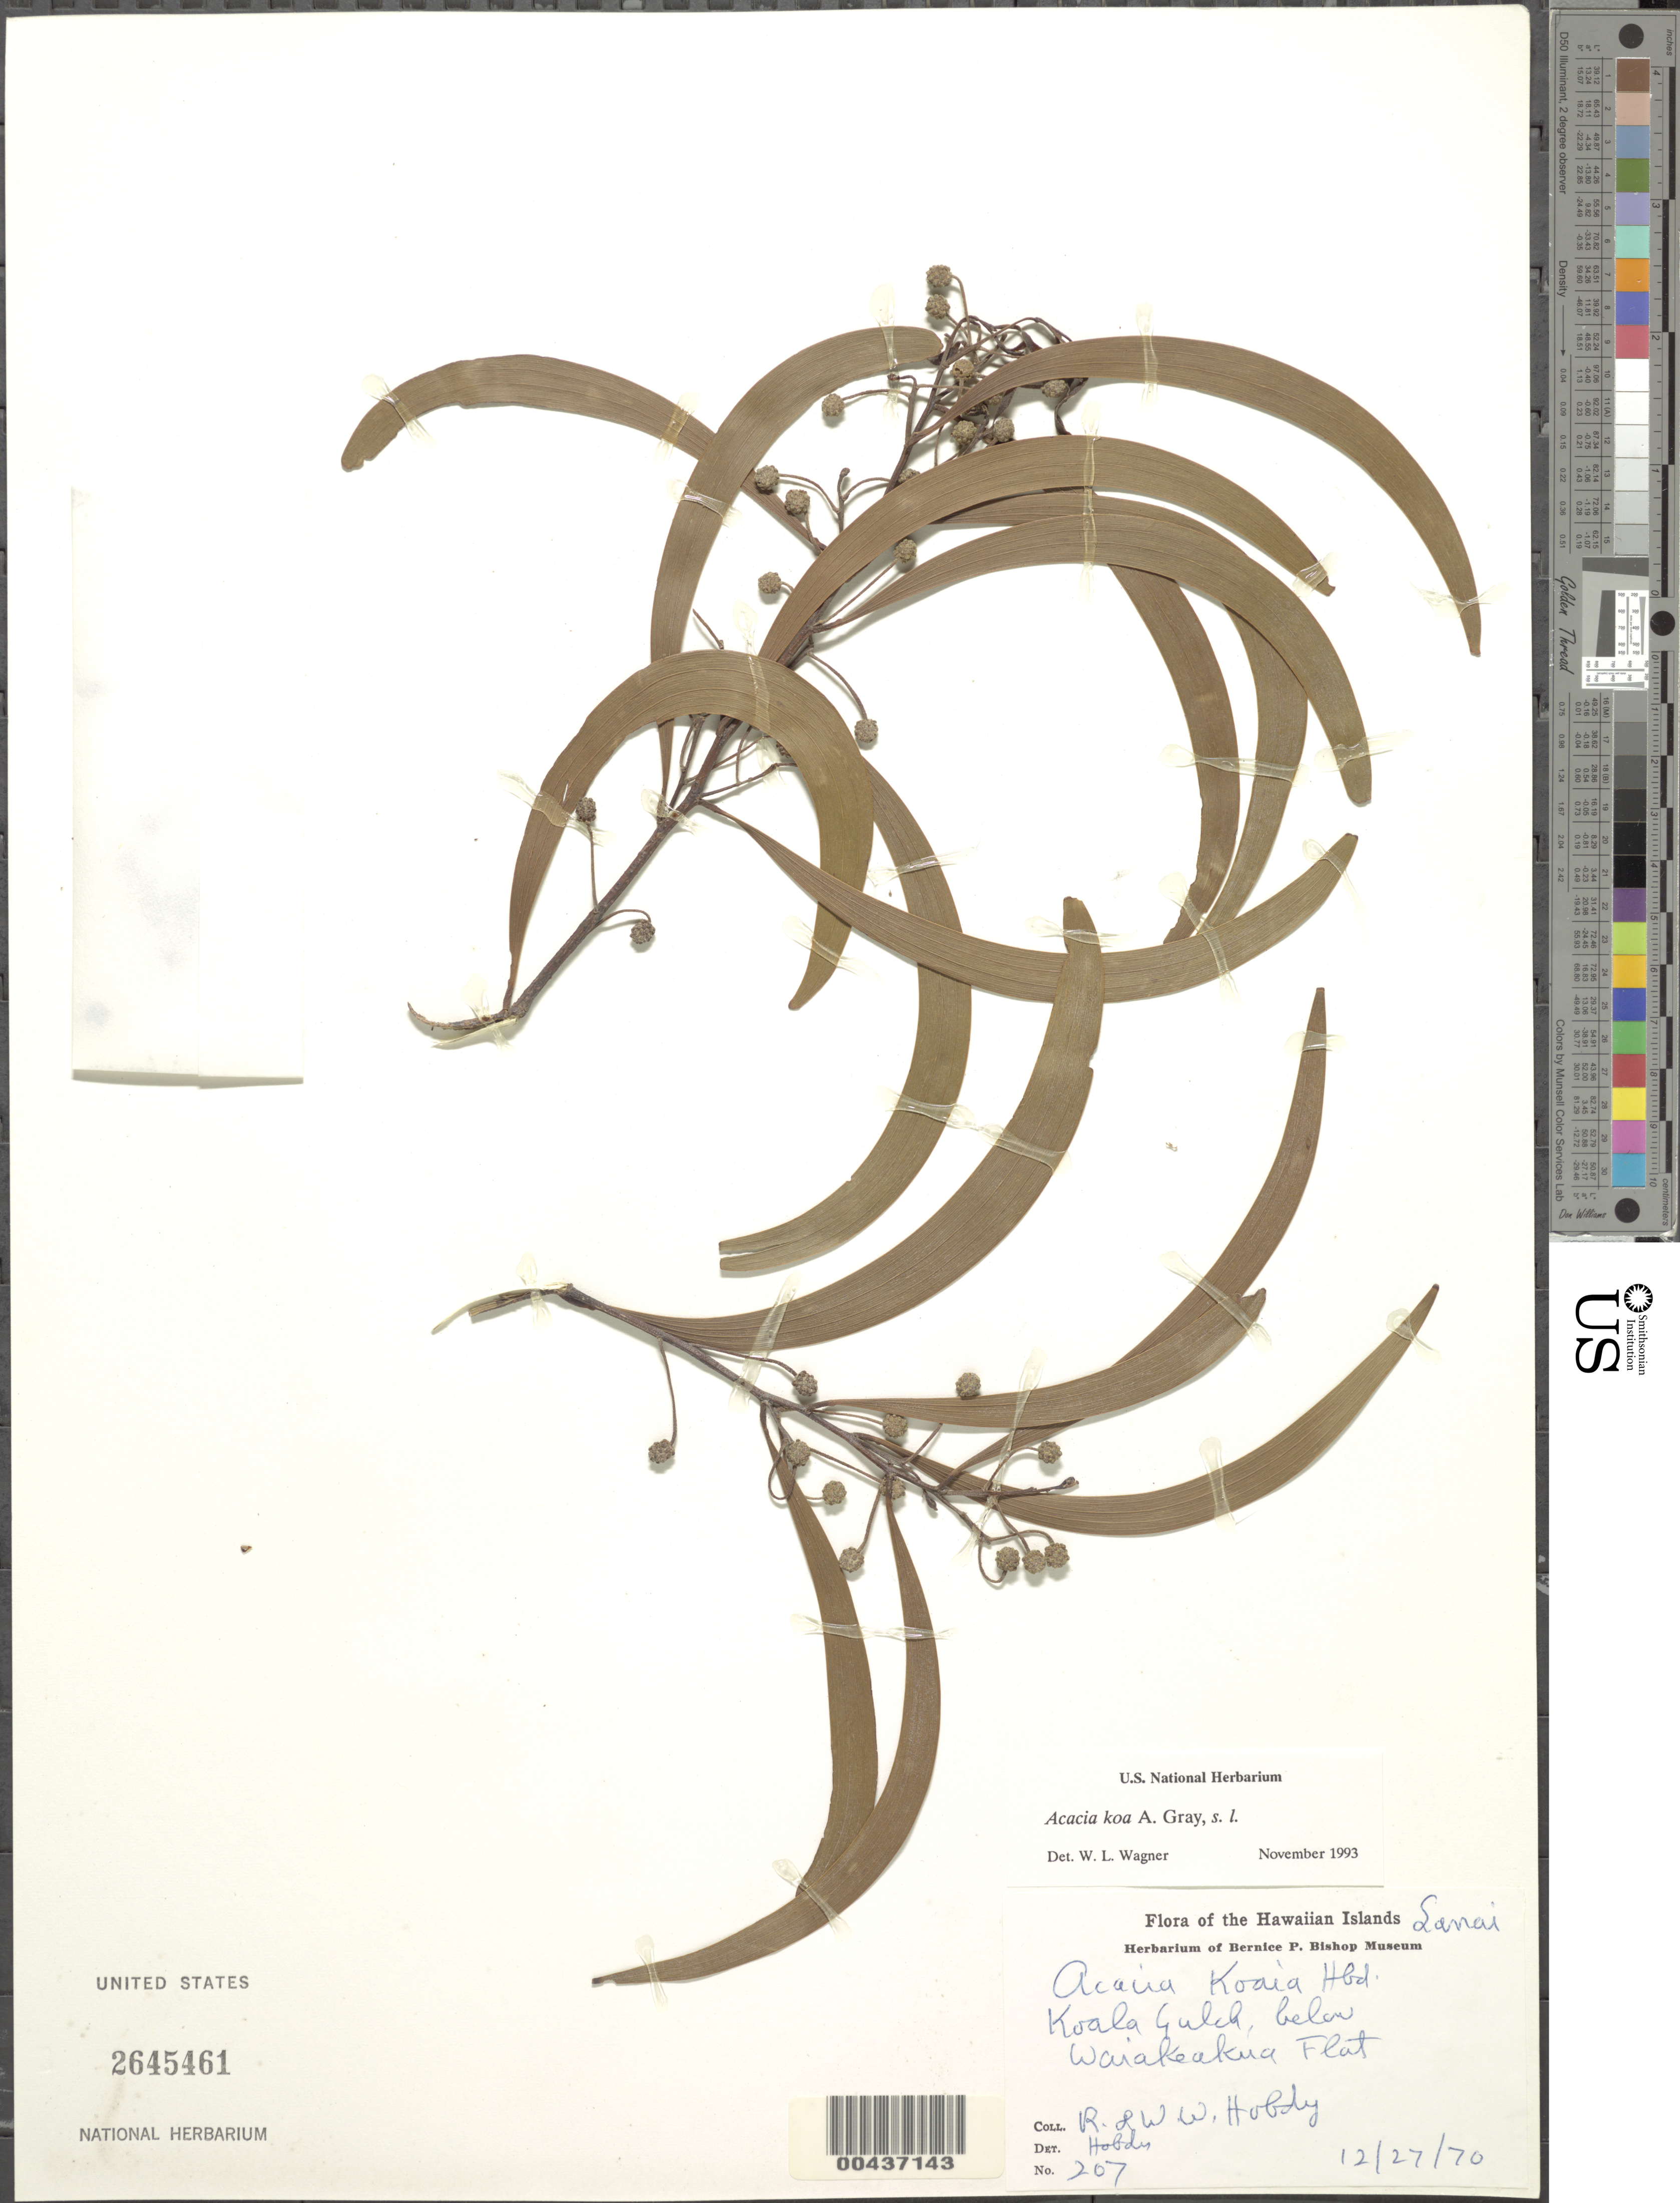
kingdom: Plantae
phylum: Tracheophyta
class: Magnoliopsida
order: Fabales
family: Fabaceae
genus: Acacia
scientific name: Acacia koa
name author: A. Gray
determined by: Wagner, W. L., (BOT), Smithsonian Institution - National Museum of Natural History (UNITED STATES)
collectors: R. Hobdy & W. Hobdy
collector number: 207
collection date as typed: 27 Dec 1970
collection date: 1970-12-27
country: United States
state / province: Hawaii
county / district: Maui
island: Lana'i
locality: Koala Gulch, below Waiakeakua Flat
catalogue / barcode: US 2645461